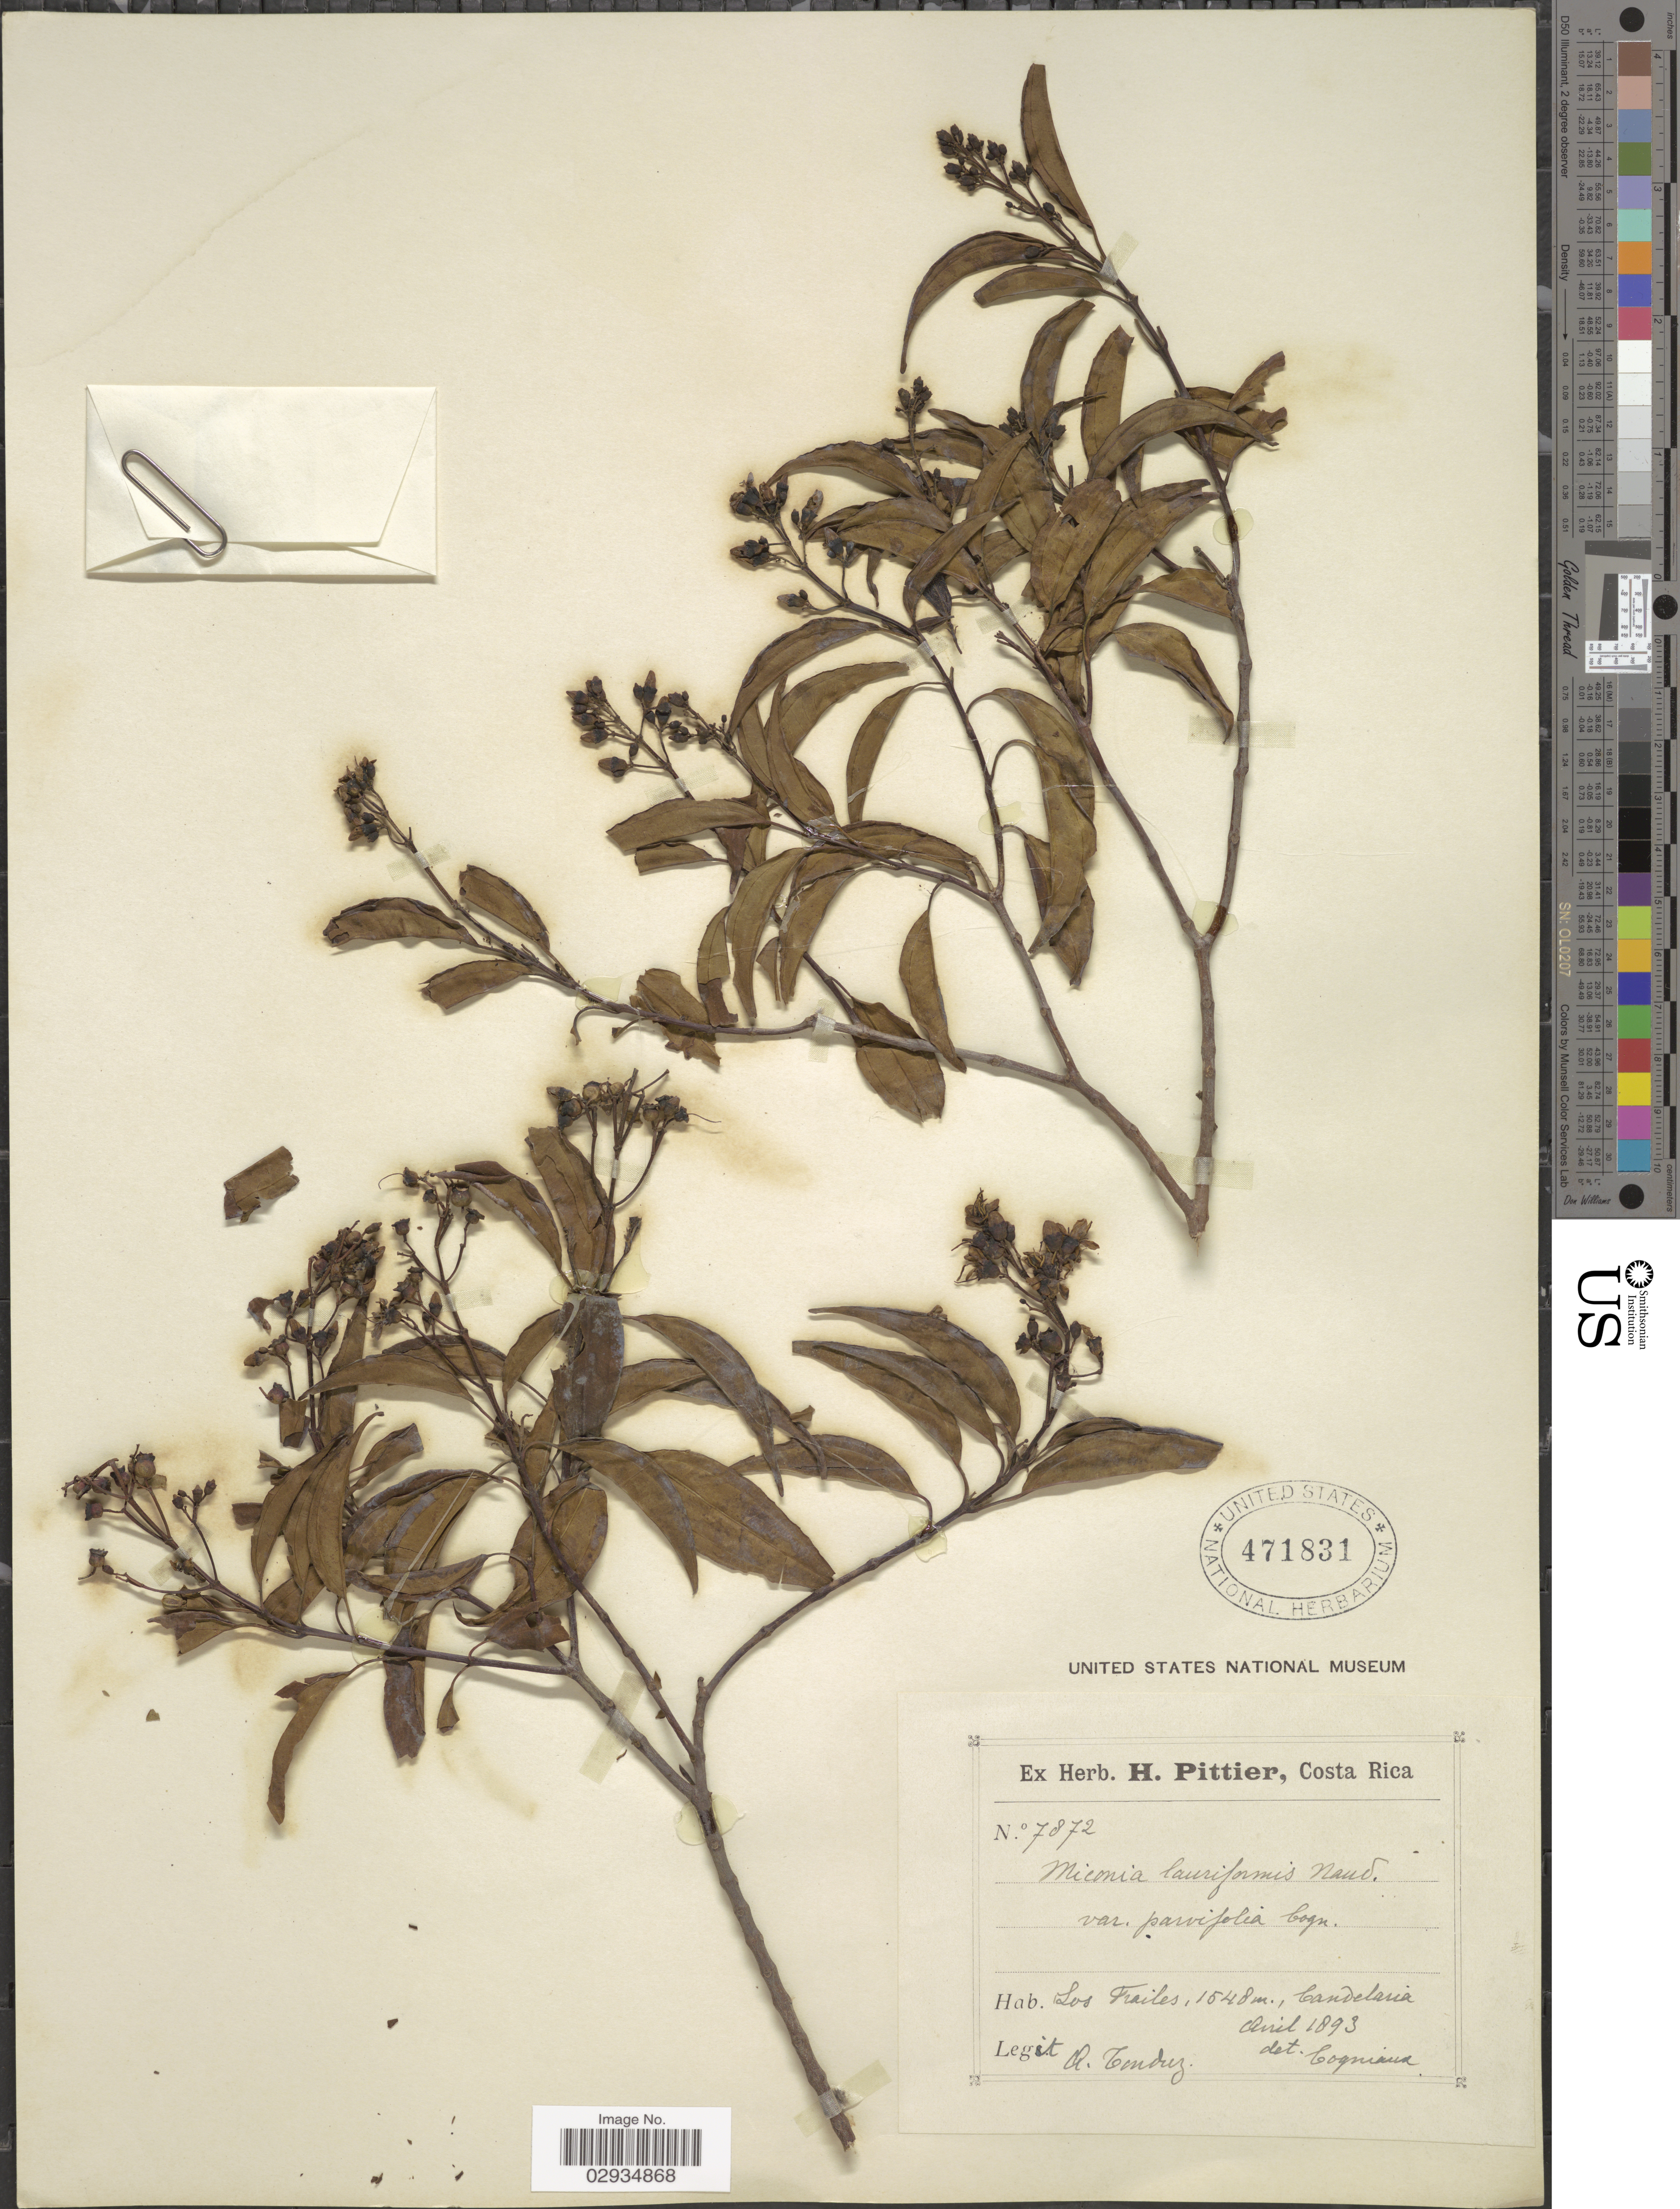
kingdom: Plantae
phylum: Tracheophyta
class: Magnoliopsida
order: Myrtales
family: Melastomataceae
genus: Miconia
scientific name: Miconia lauriformis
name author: Naudin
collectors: A. Tonduz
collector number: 7872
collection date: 1893-04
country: Costa Rica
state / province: San José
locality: Los Frailes, Candelaria.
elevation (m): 1548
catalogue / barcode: US 471831